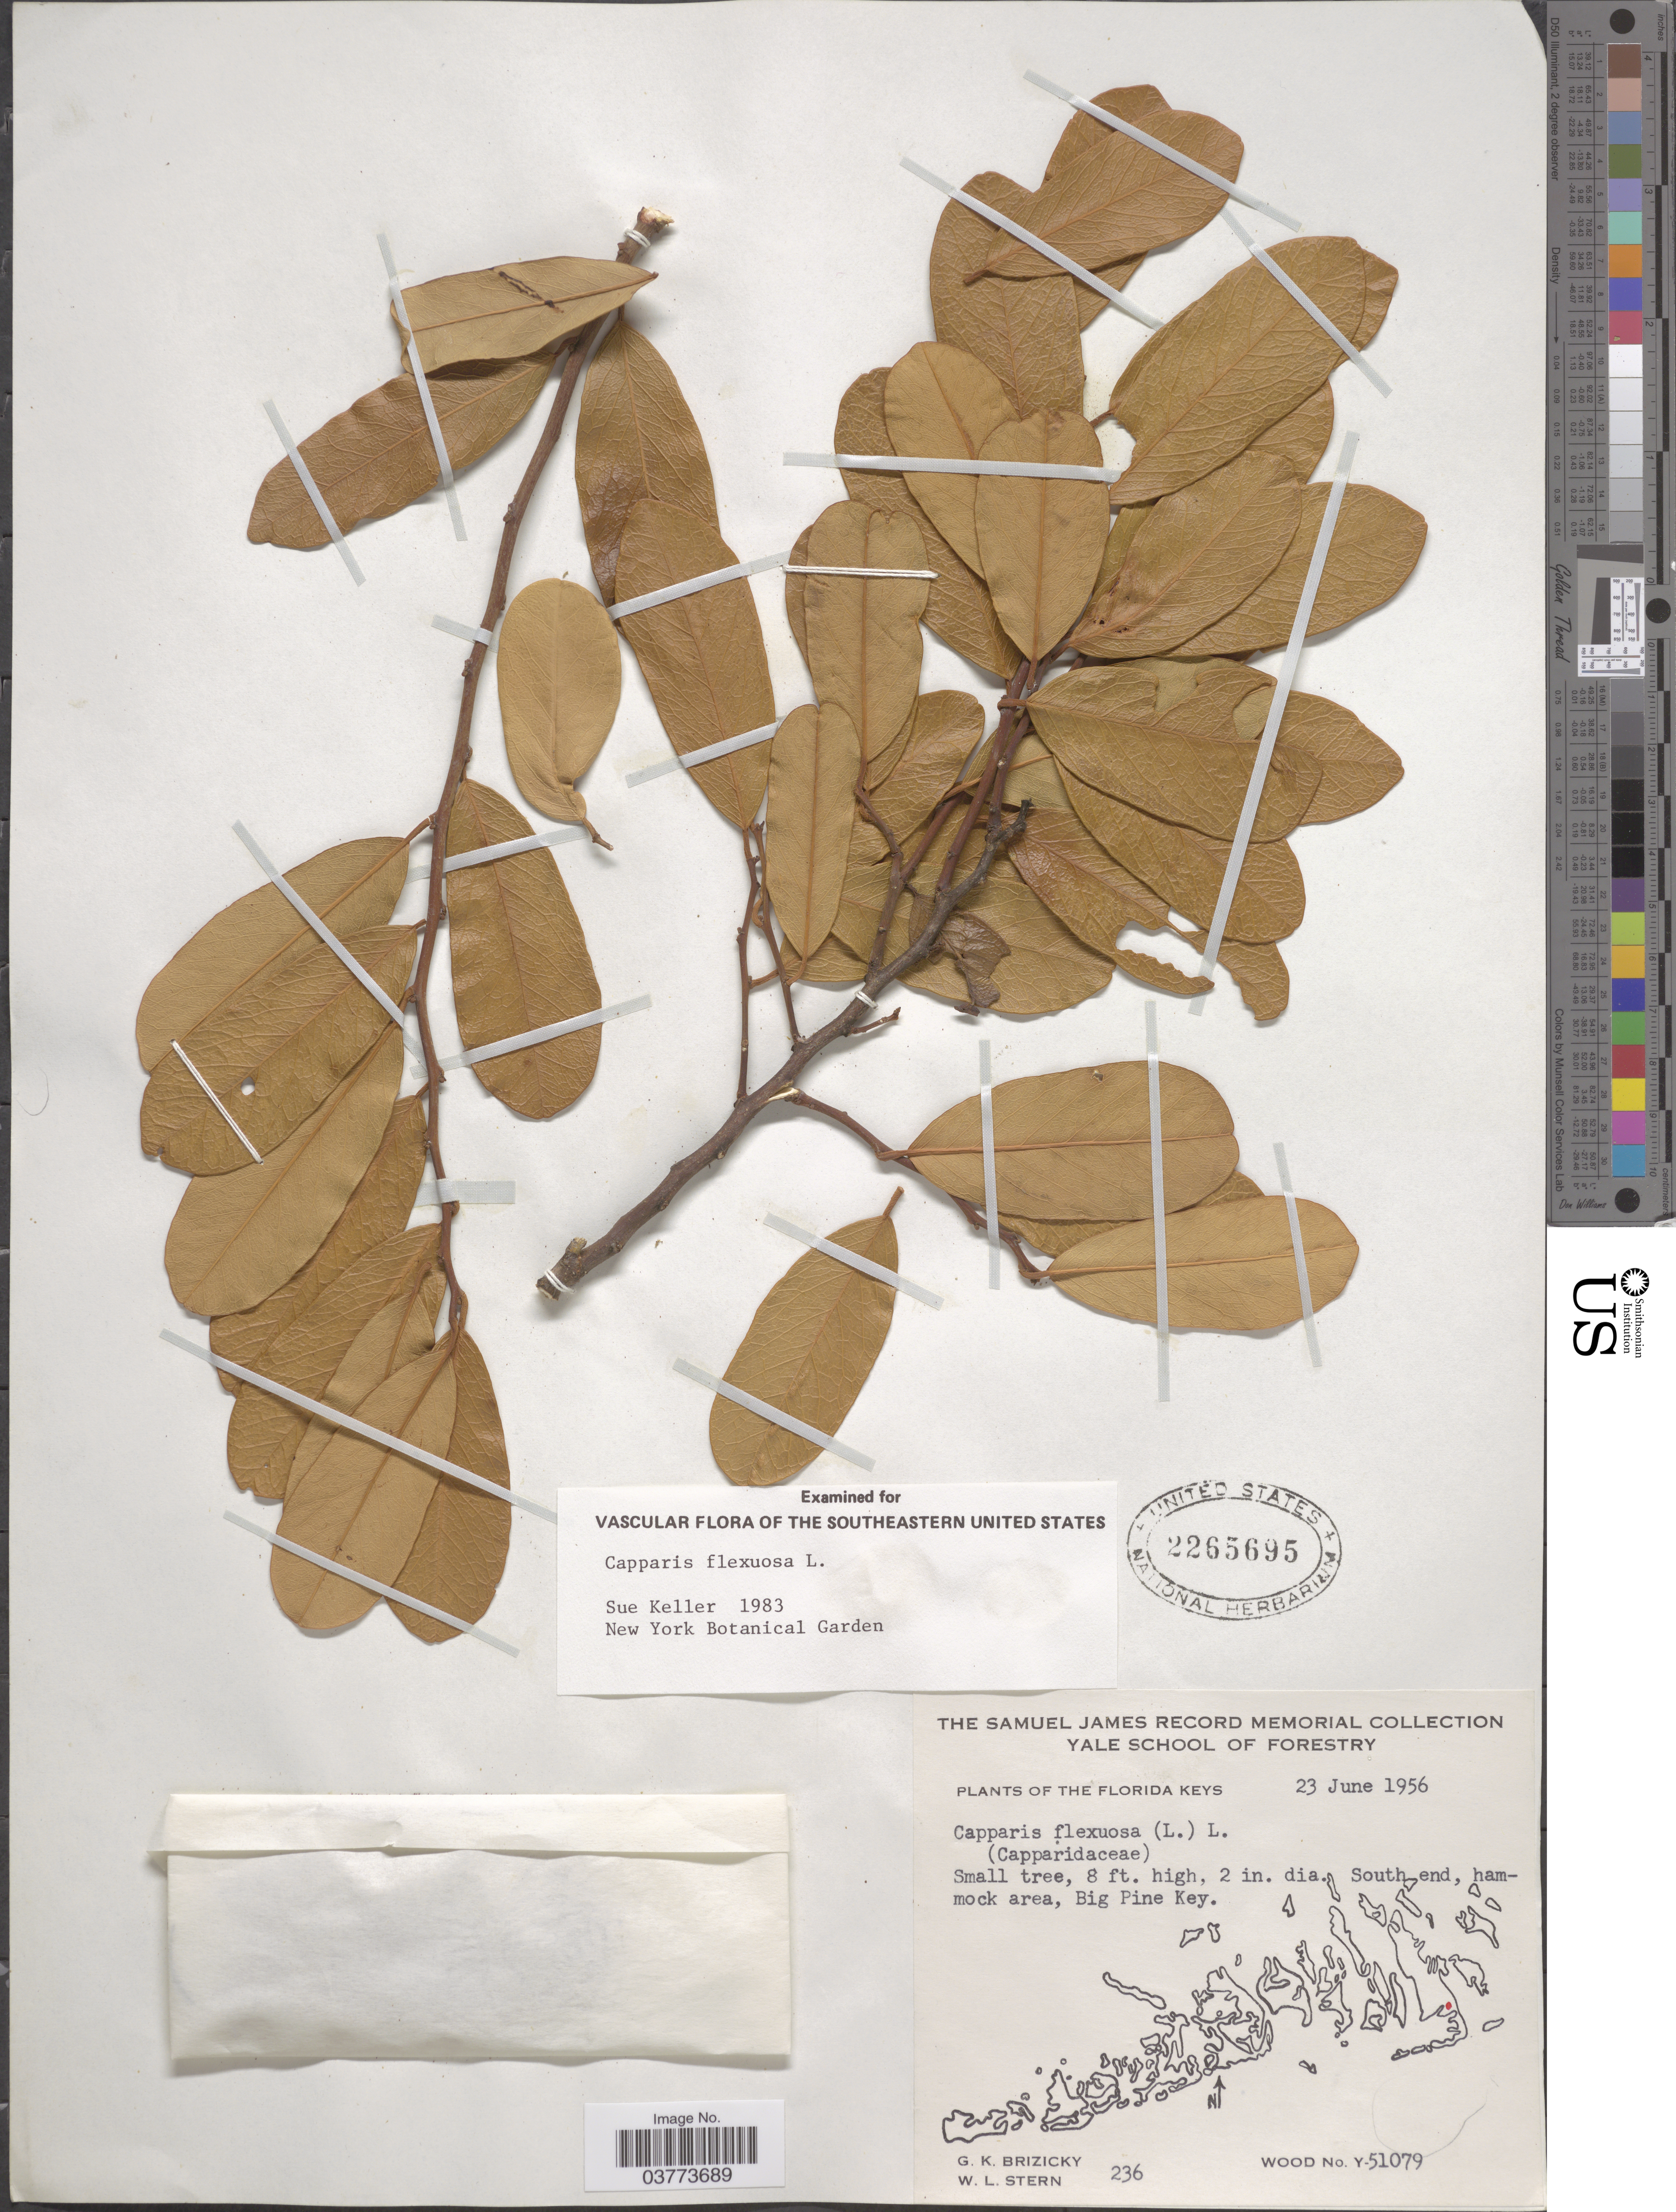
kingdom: Plantae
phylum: Tracheophyta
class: Magnoliopsida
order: Brassicales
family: Capparaceae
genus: Cynophalla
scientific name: Cynophalla flexuosa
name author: (L.) J. Presl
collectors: G. K. Brizicky & W. L. Stern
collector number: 236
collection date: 1956-06-23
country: United States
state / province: Florida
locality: The Florida Keys. South end, hammock area, Big Pine Key.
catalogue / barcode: US 2265695